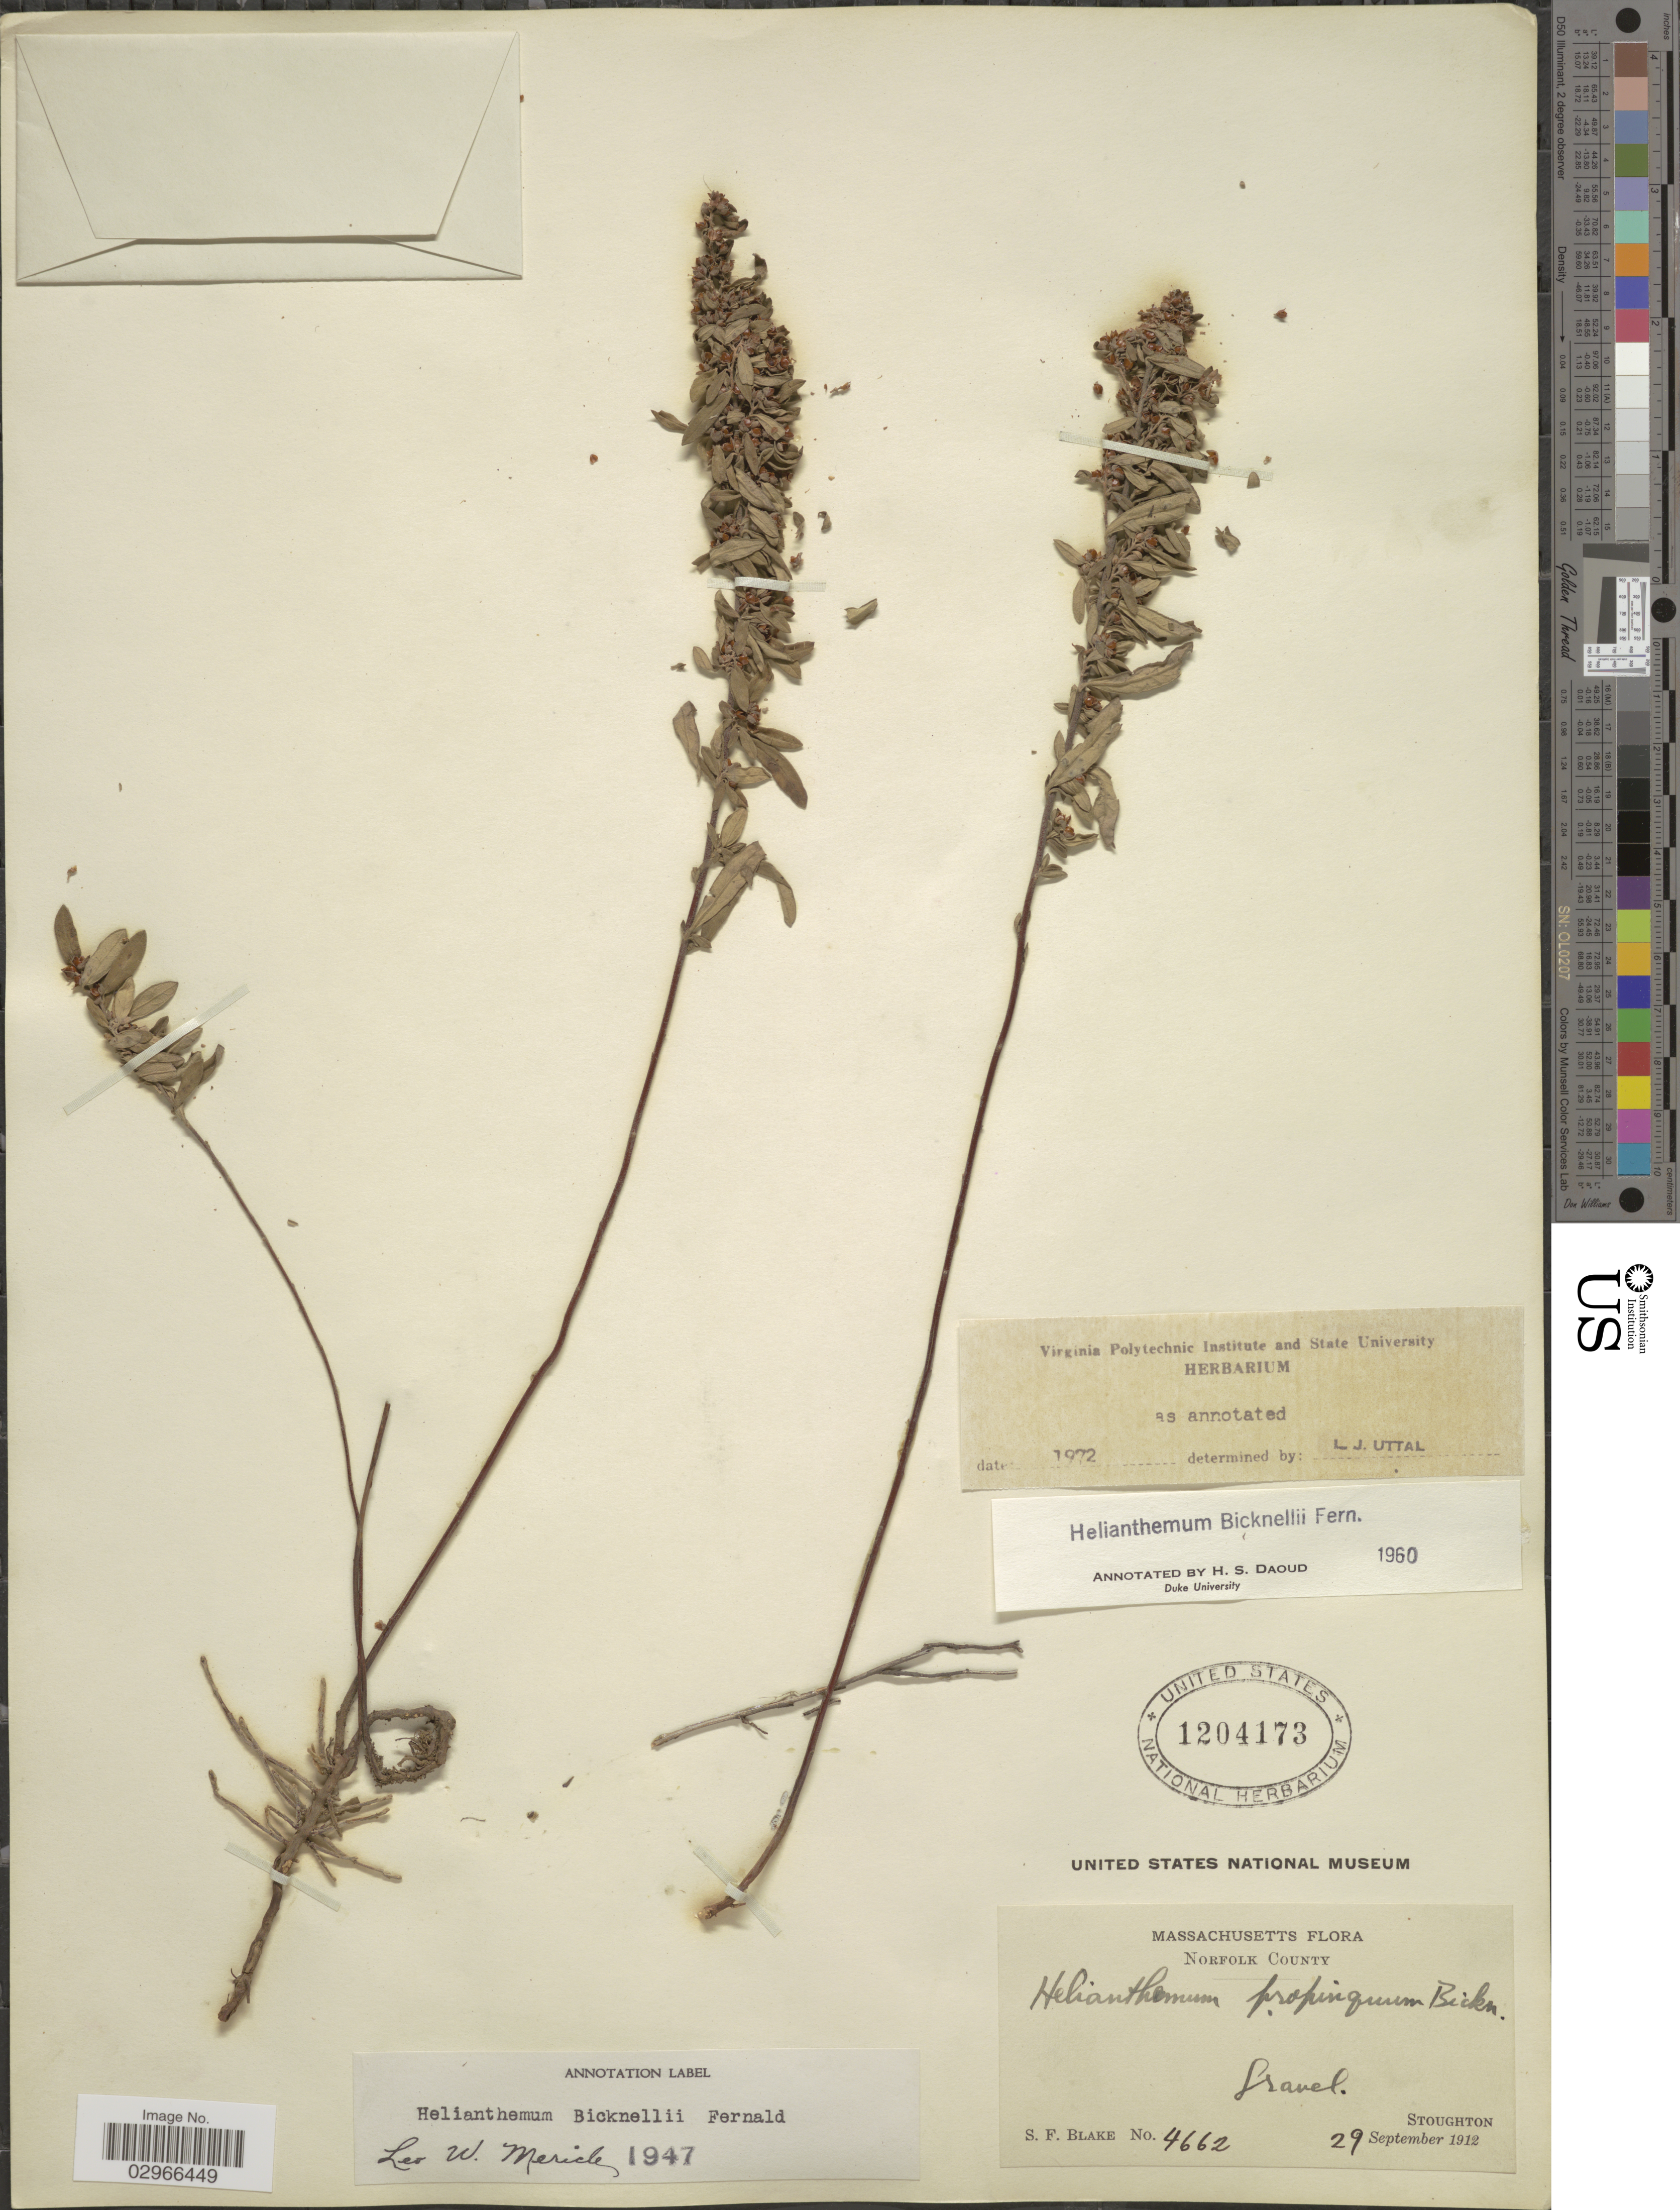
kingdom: Plantae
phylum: Tracheophyta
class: Magnoliopsida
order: Malvales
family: Cistaceae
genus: Helianthemum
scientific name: Helianthemum bicknellii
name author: Fernald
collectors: S. Blake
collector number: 4662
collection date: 1912-09-29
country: United States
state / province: Massachusetts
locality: Norfolk County. Gravel. Stoughton.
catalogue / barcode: US 1204173